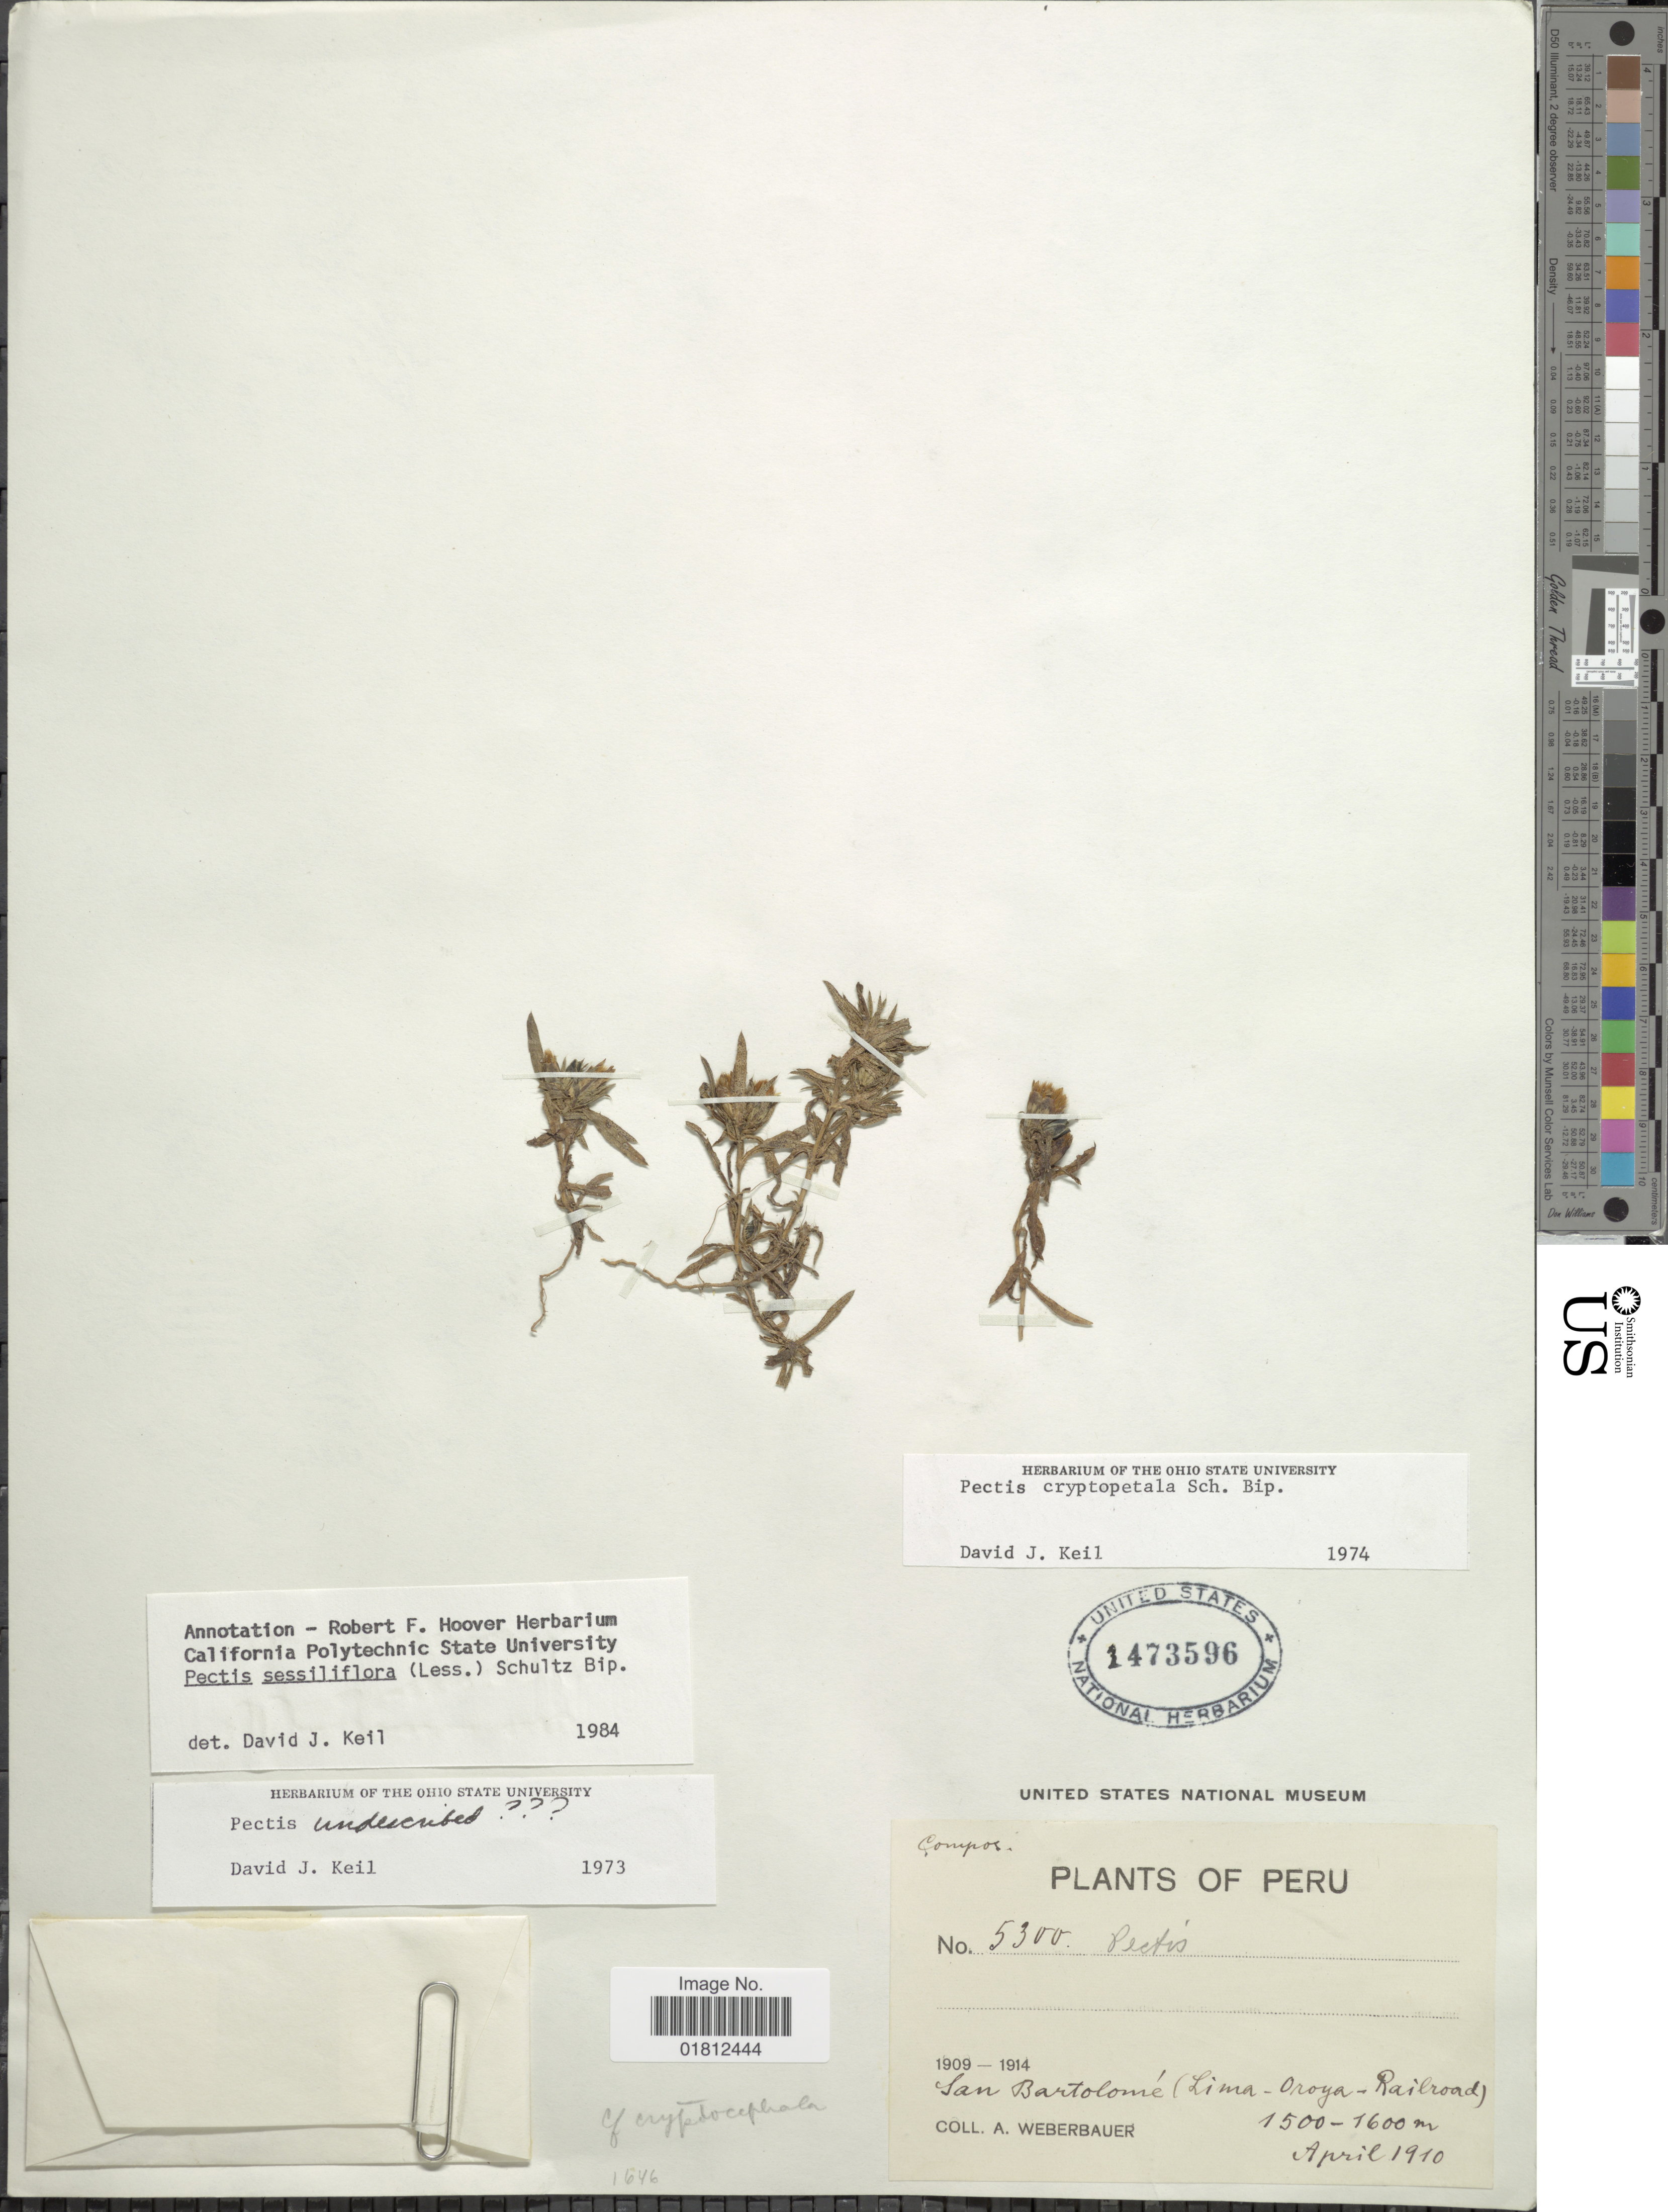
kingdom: Plantae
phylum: Tracheophyta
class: Magnoliopsida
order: Asterales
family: Asteraceae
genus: Pectis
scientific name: Pectis sessiliflora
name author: (Less.) Sch. Bip.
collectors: A. Weberbauer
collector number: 5300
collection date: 1910-04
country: Peru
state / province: Lima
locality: San Barolomé (Lima- Oroya-Railroad)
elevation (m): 1500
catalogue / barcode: US 1473596